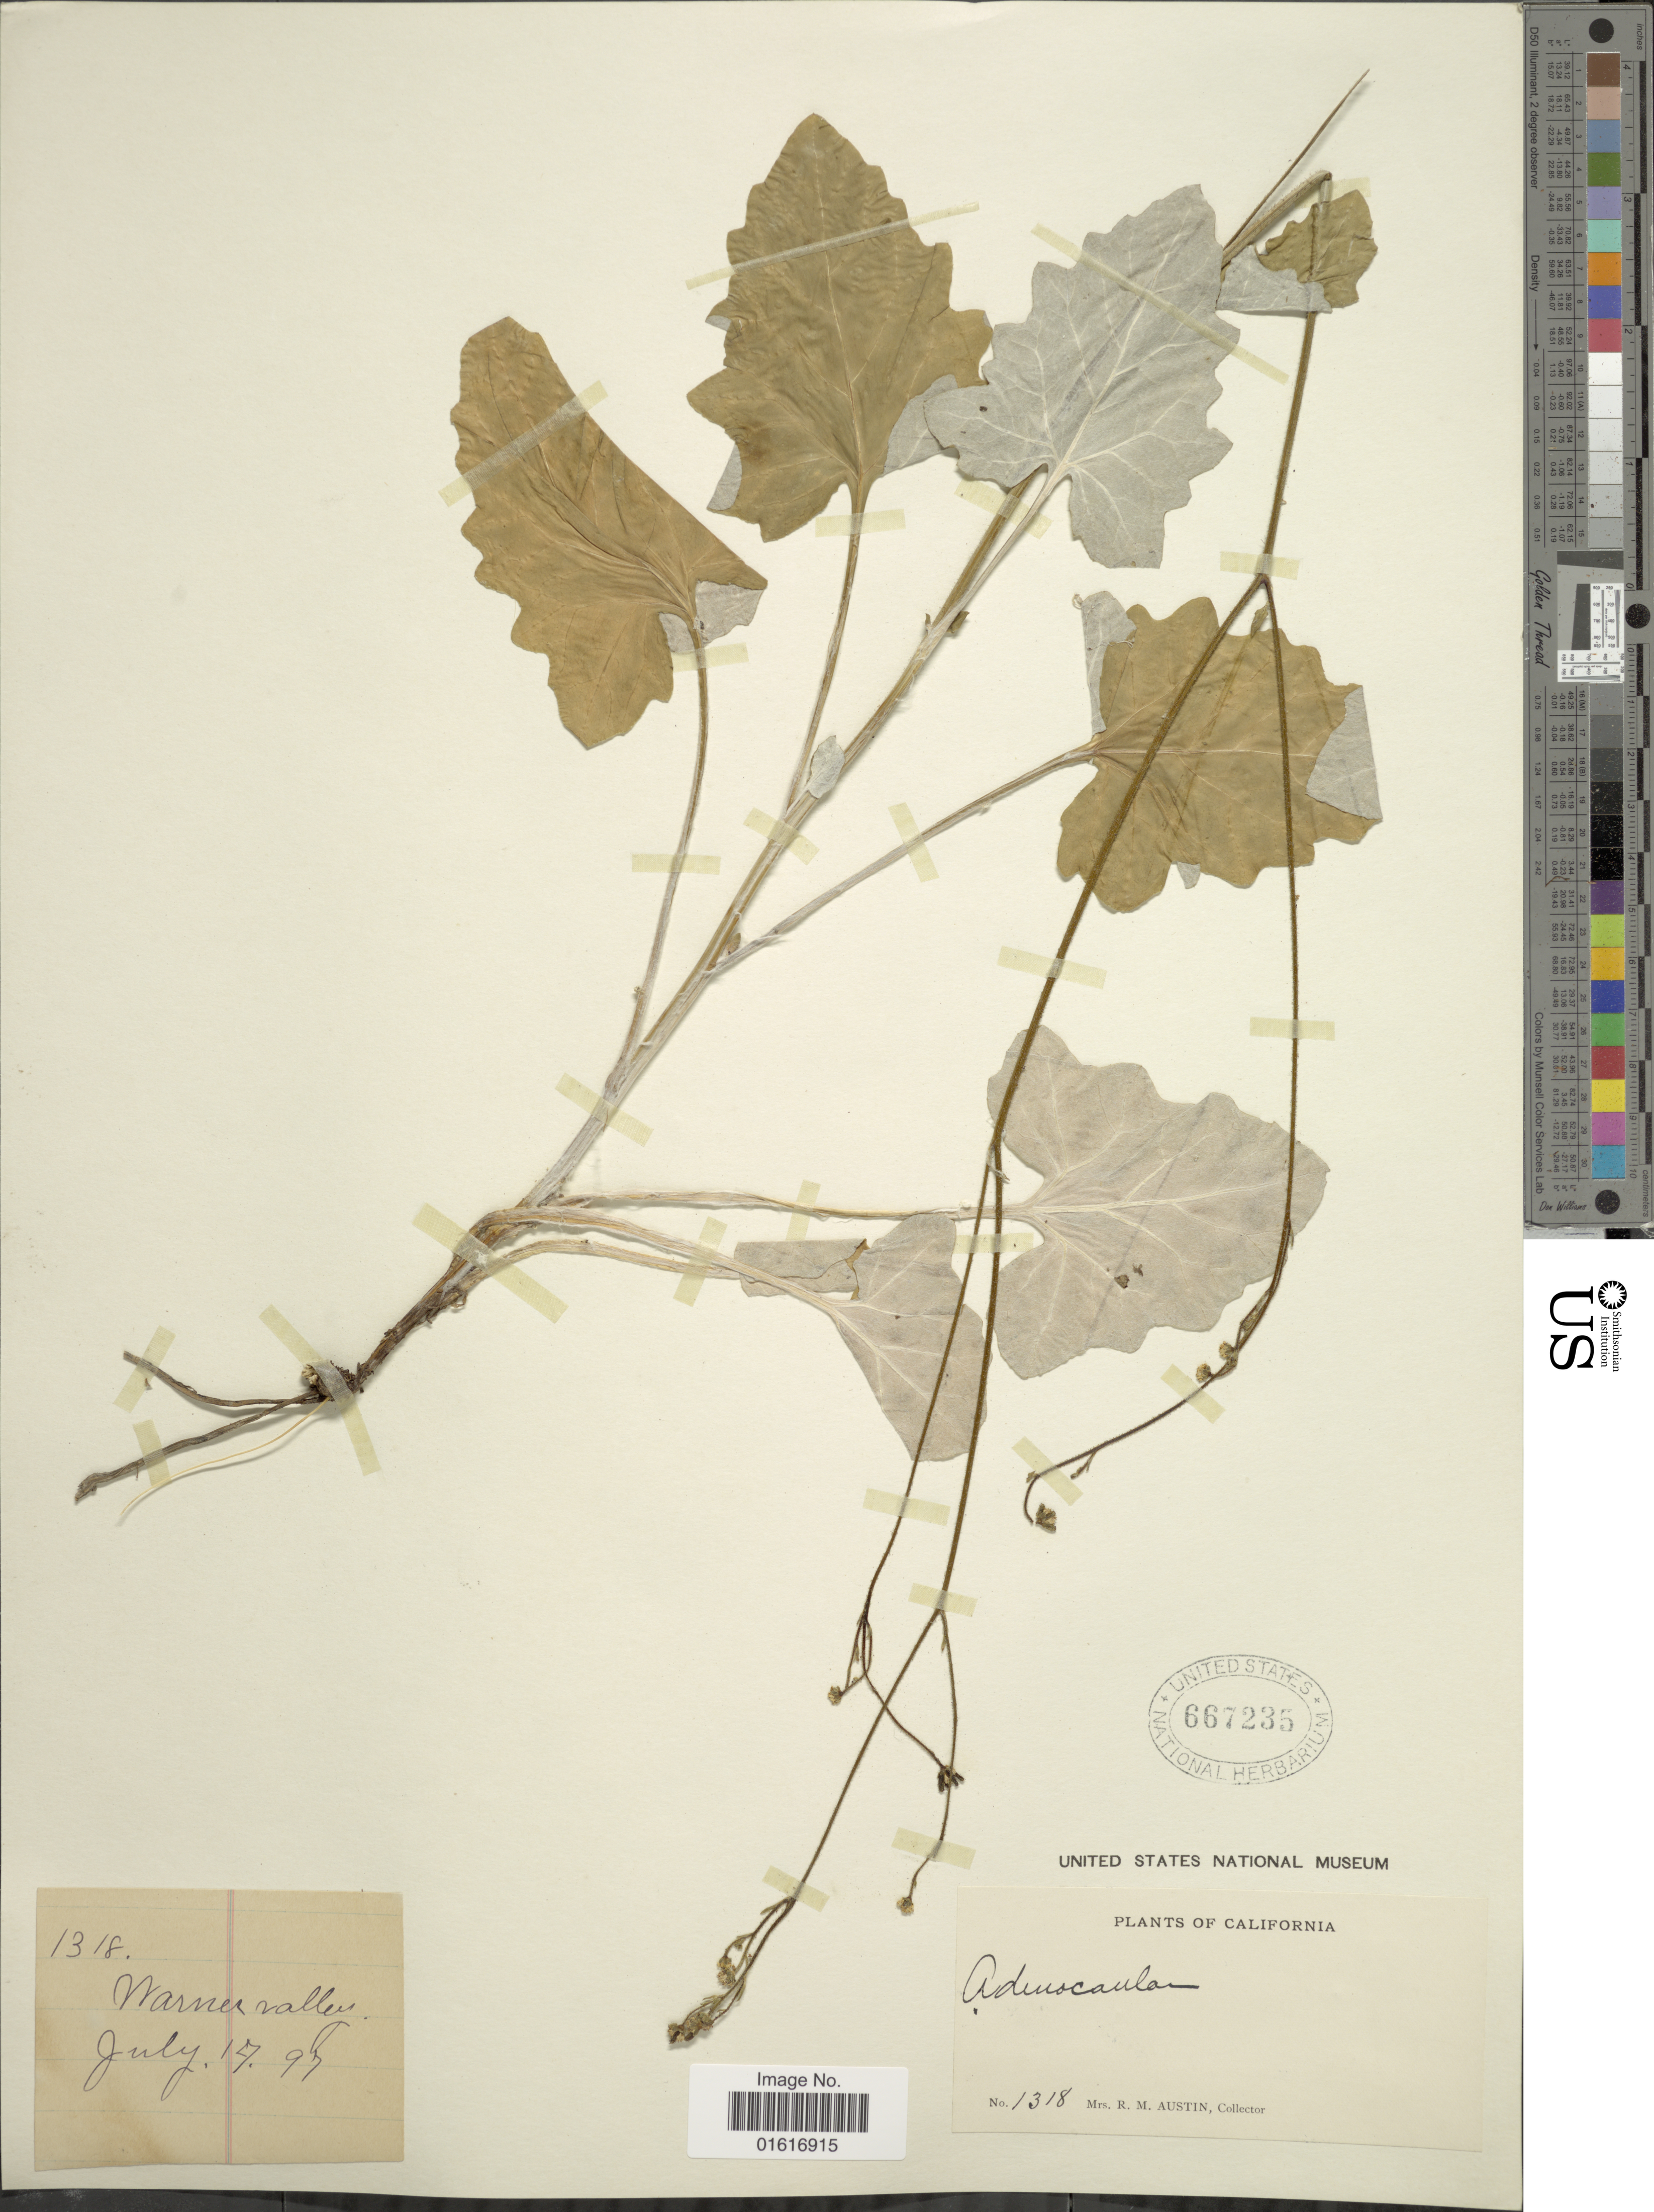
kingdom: Plantae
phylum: Tracheophyta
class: Magnoliopsida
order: Asterales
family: Asteraceae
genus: Adenocaulon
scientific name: Adenocaulon bicolor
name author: Hook.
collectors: R. Austin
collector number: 1318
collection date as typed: Transcribed d/m/y: 17/7/95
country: United States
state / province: California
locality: Warner Valley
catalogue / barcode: US 667235